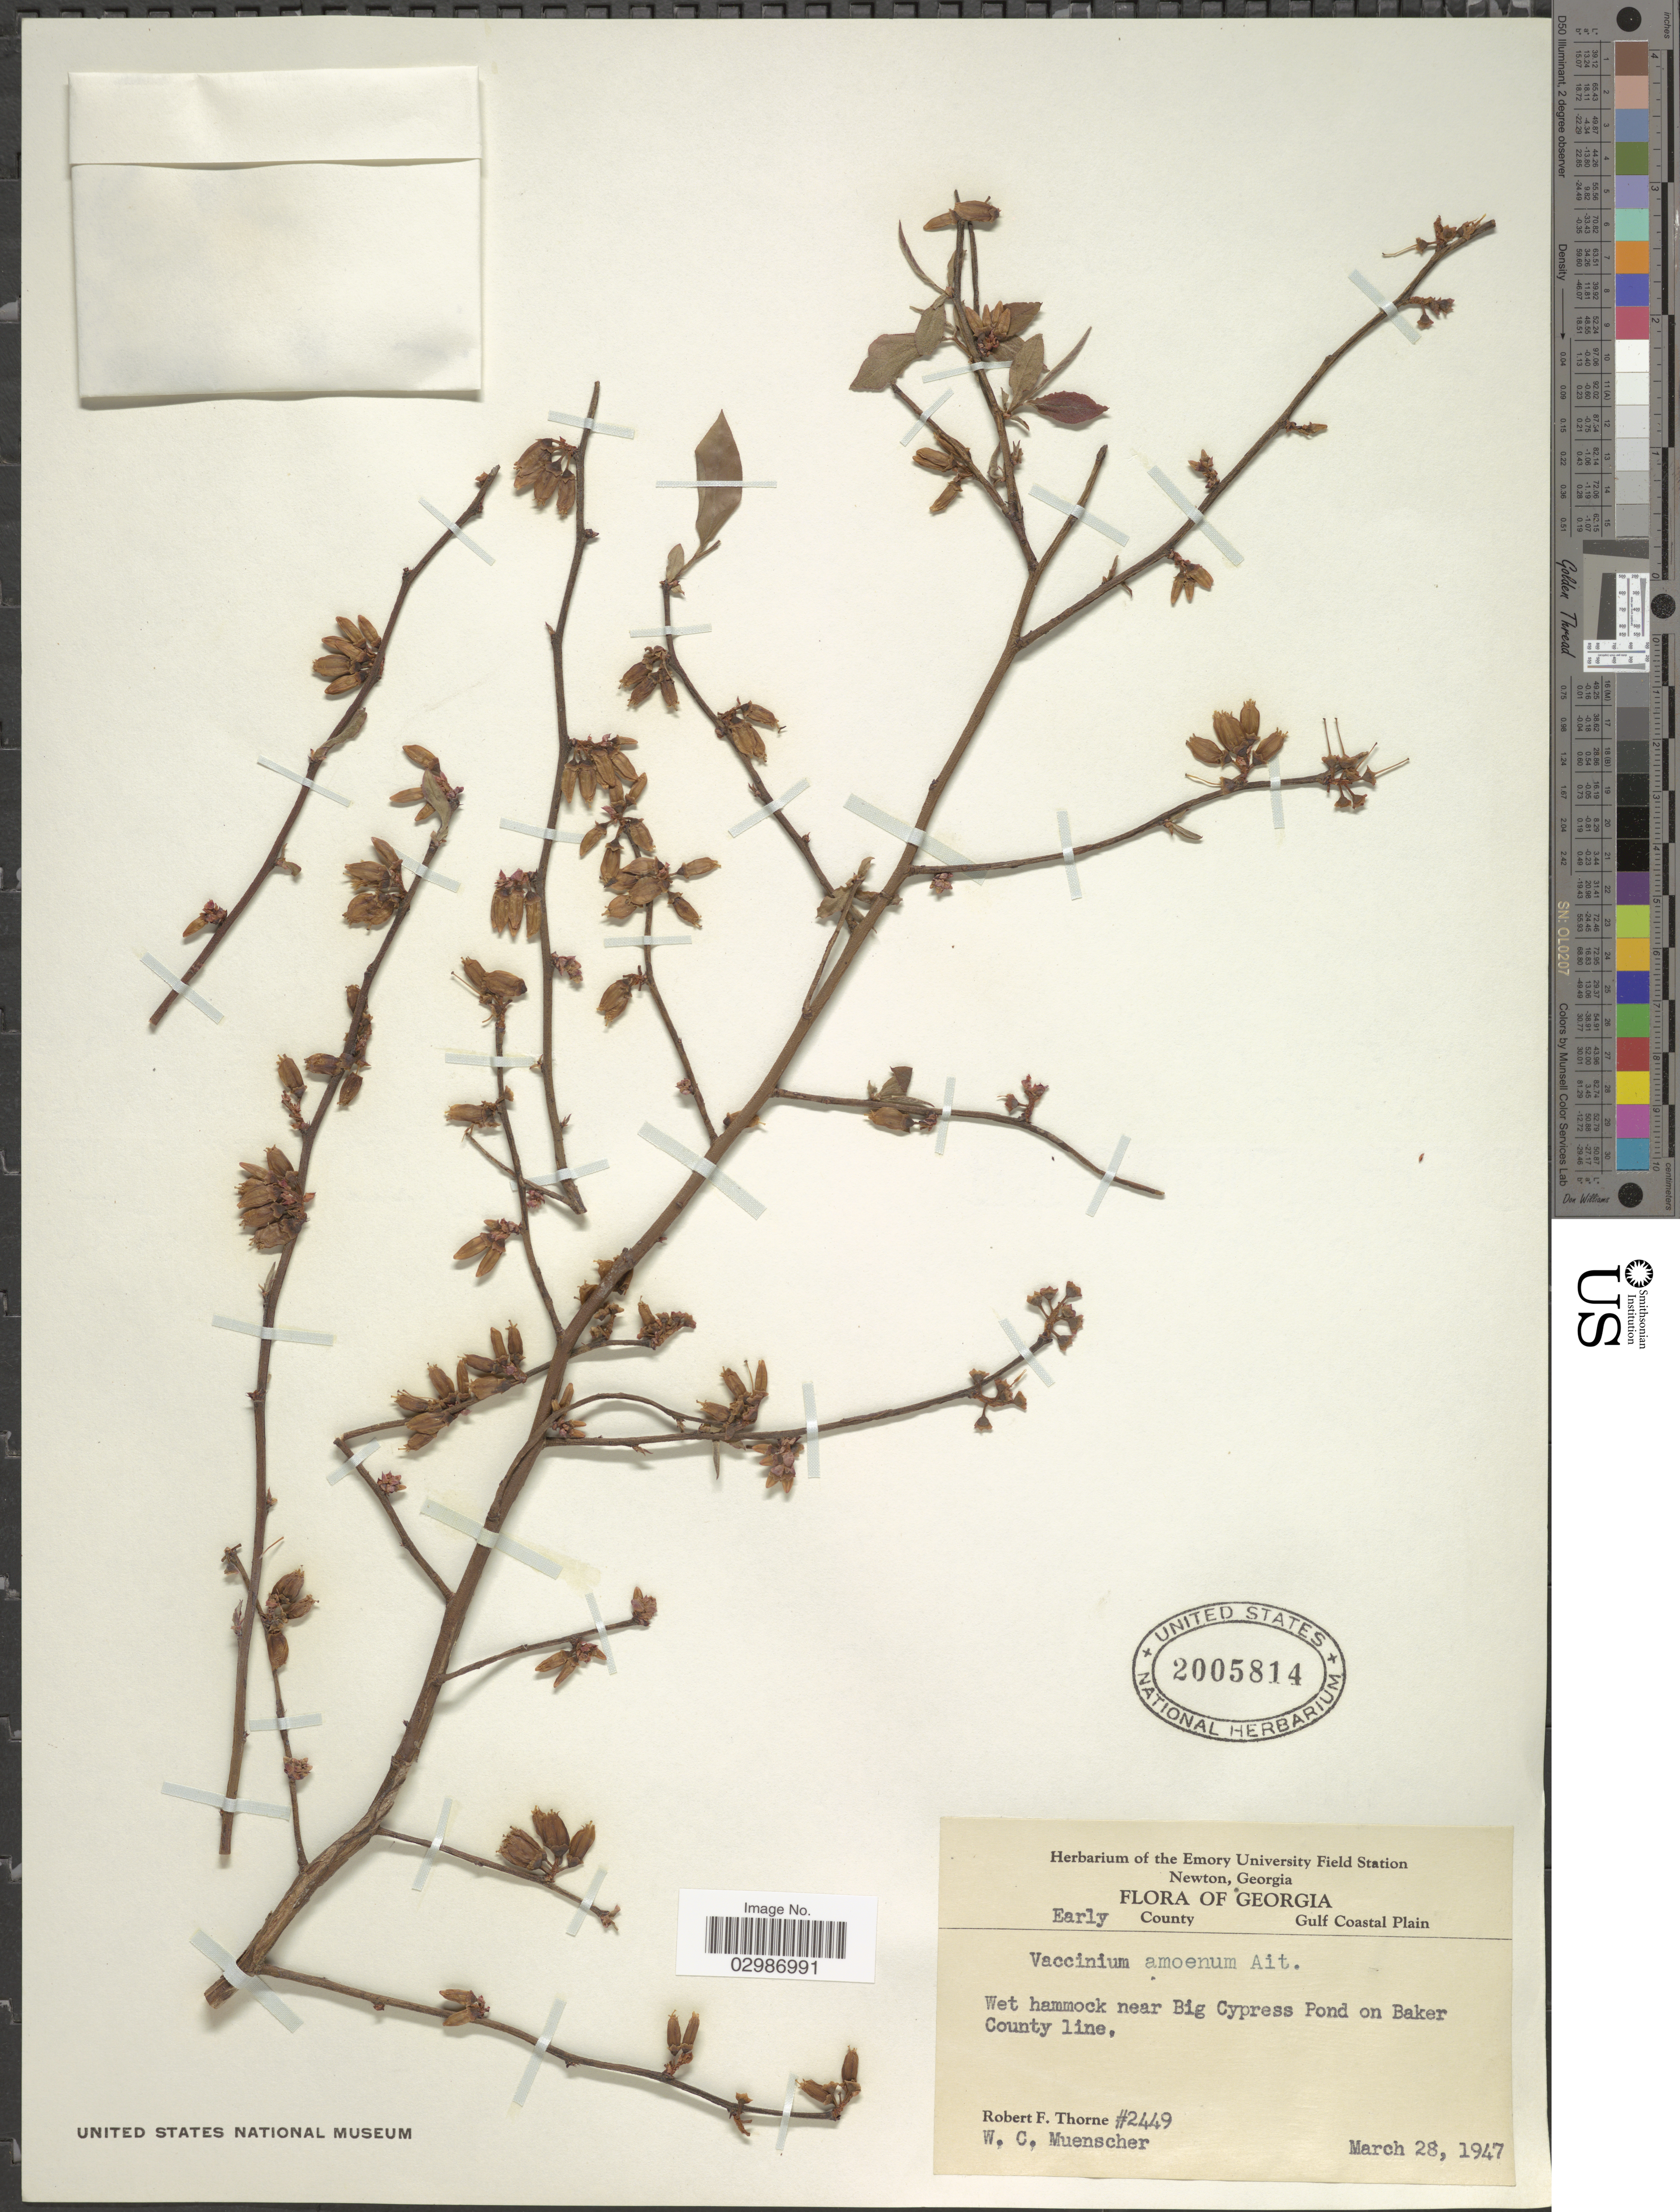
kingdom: Plantae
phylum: Tracheophyta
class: Magnoliopsida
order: Ericales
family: Ericaceae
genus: Vaccinium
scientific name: Vaccinium amoenum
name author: Aiton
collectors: R. F. Thorne & W. Muenscher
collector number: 2449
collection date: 1947-03-28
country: United States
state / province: Georgia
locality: Early County, Gulf Coastal Plain, Wet hammock near Big Cypress Pond on Barker County line.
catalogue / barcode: US 2005814